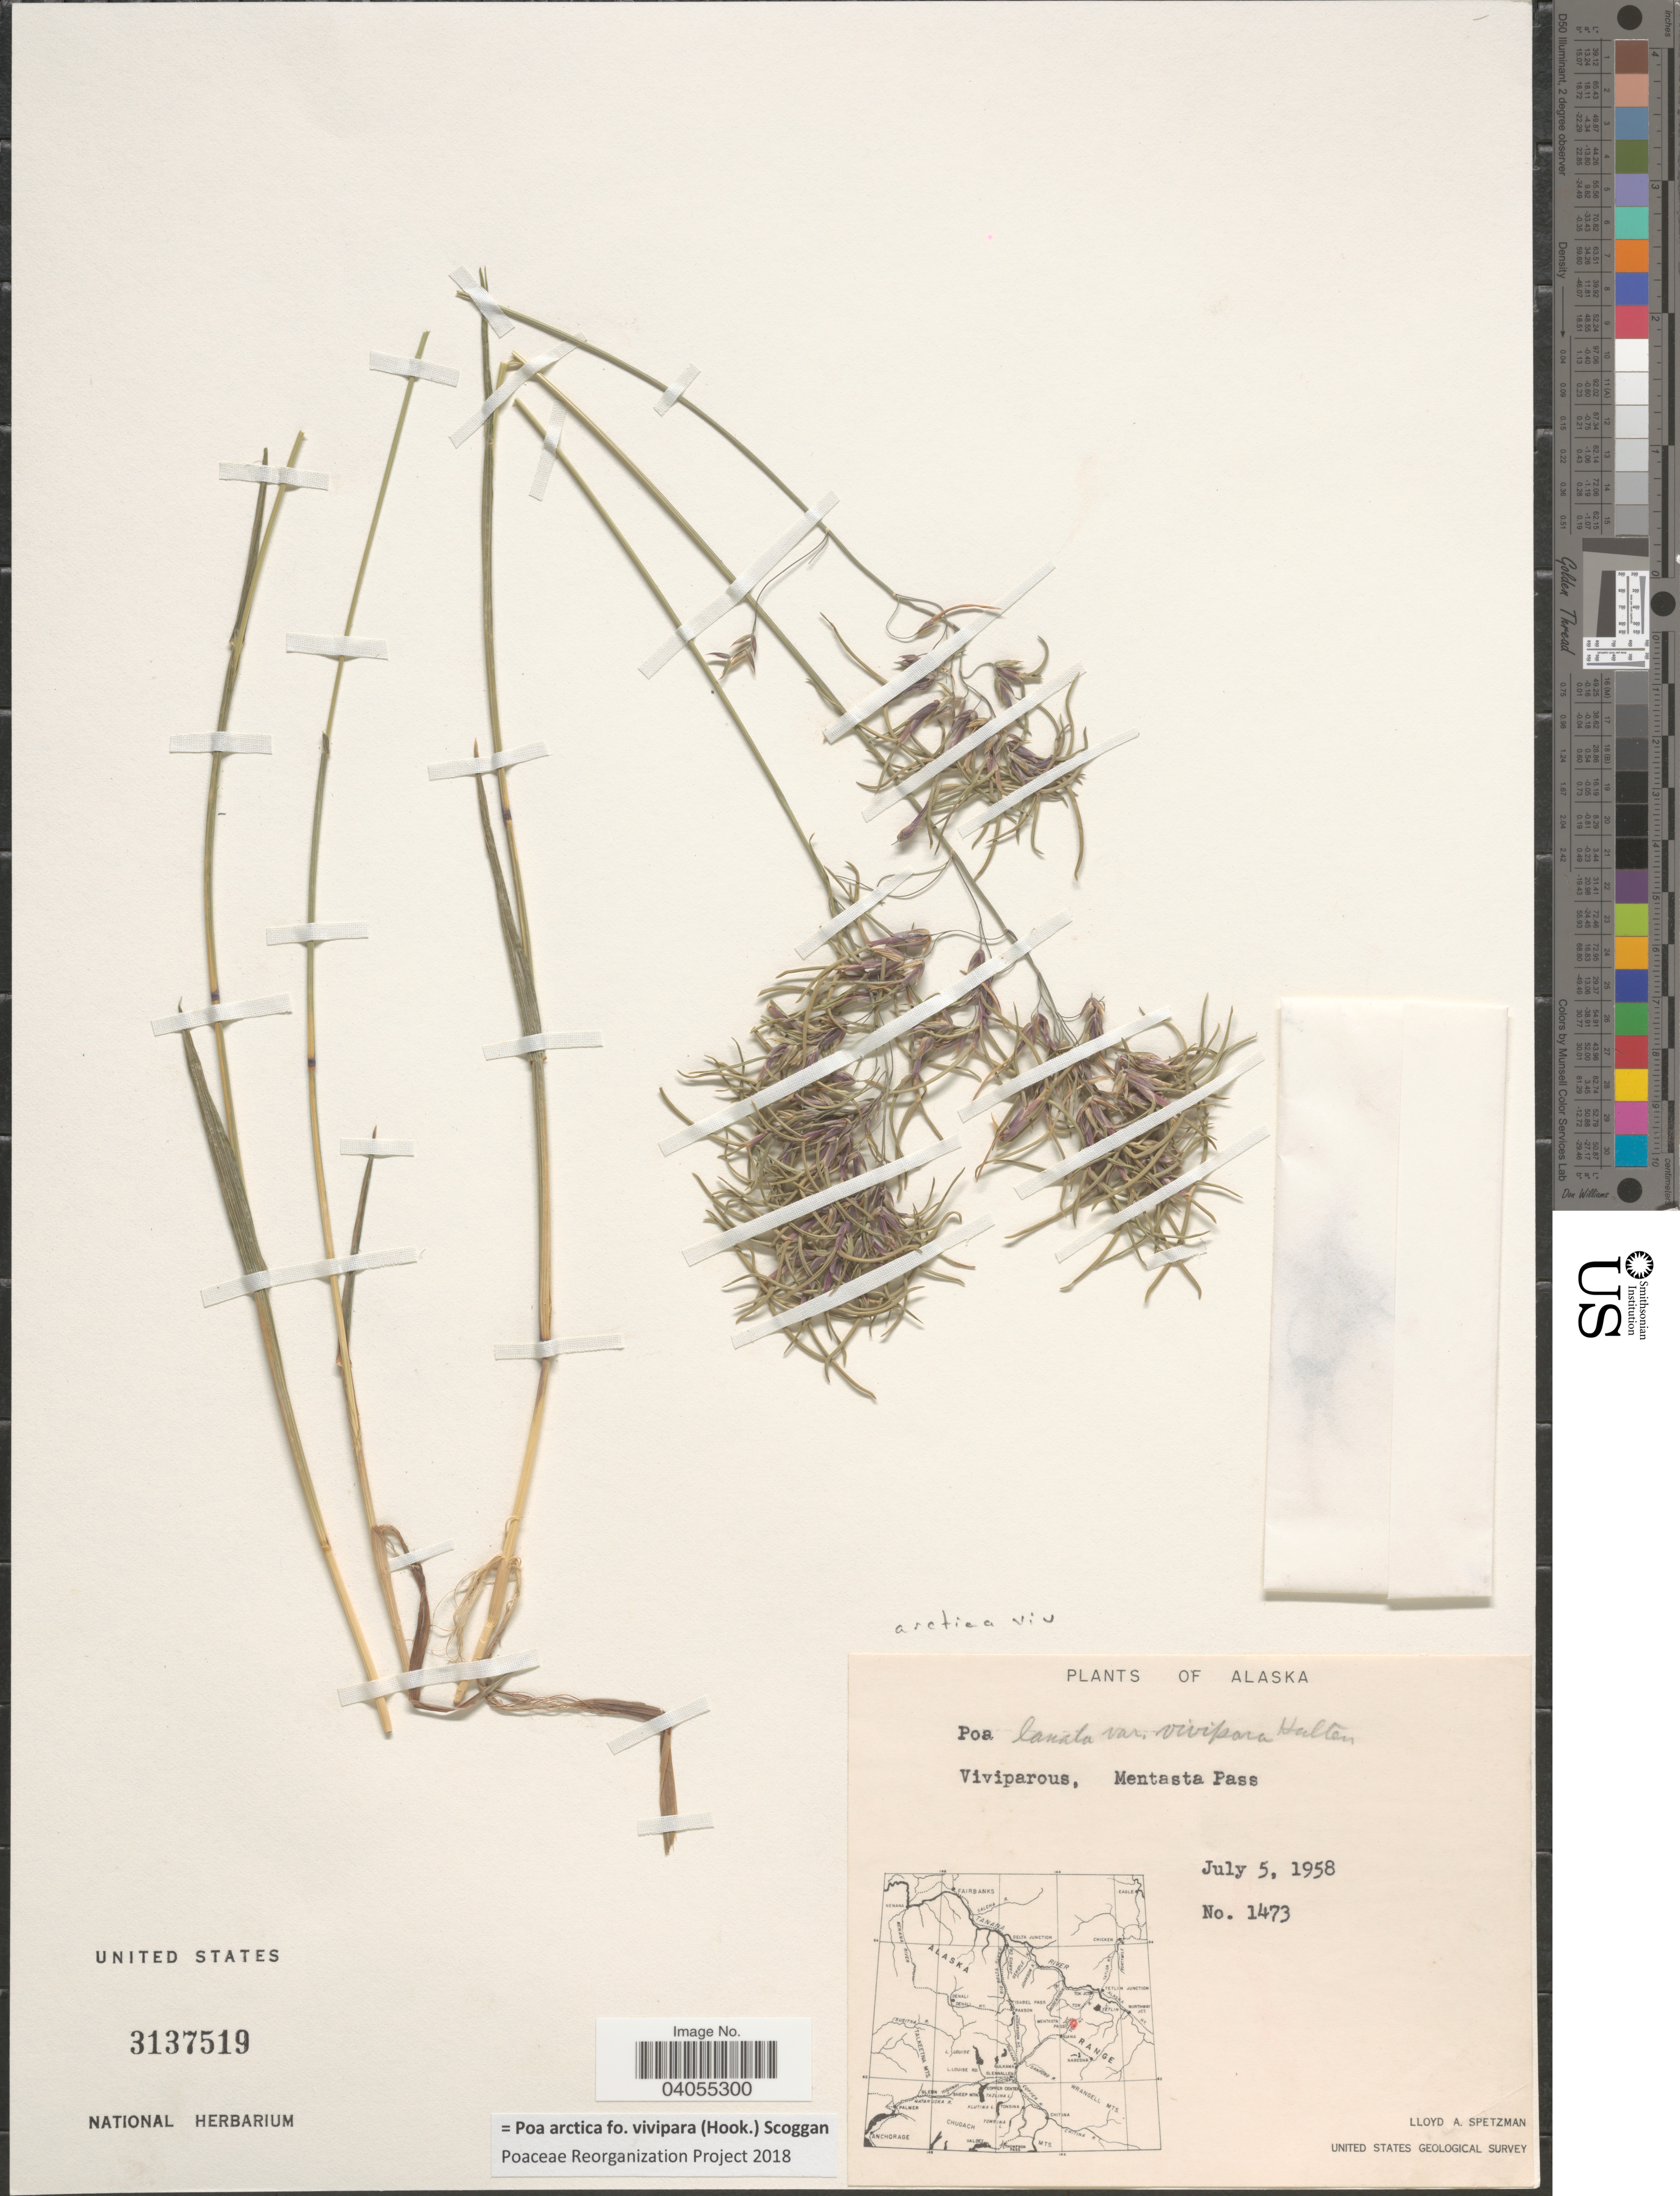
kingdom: Plantae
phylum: Tracheophyta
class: Liliopsida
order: Poales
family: Poaceae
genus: Poa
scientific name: Poa arctica f. vivipara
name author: (Hook.) Scoggan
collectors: L. Spetzman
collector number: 1473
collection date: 1958-07-05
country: United States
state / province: Alaska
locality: Viviparous, Mentasta Pass.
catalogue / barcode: US 3137519